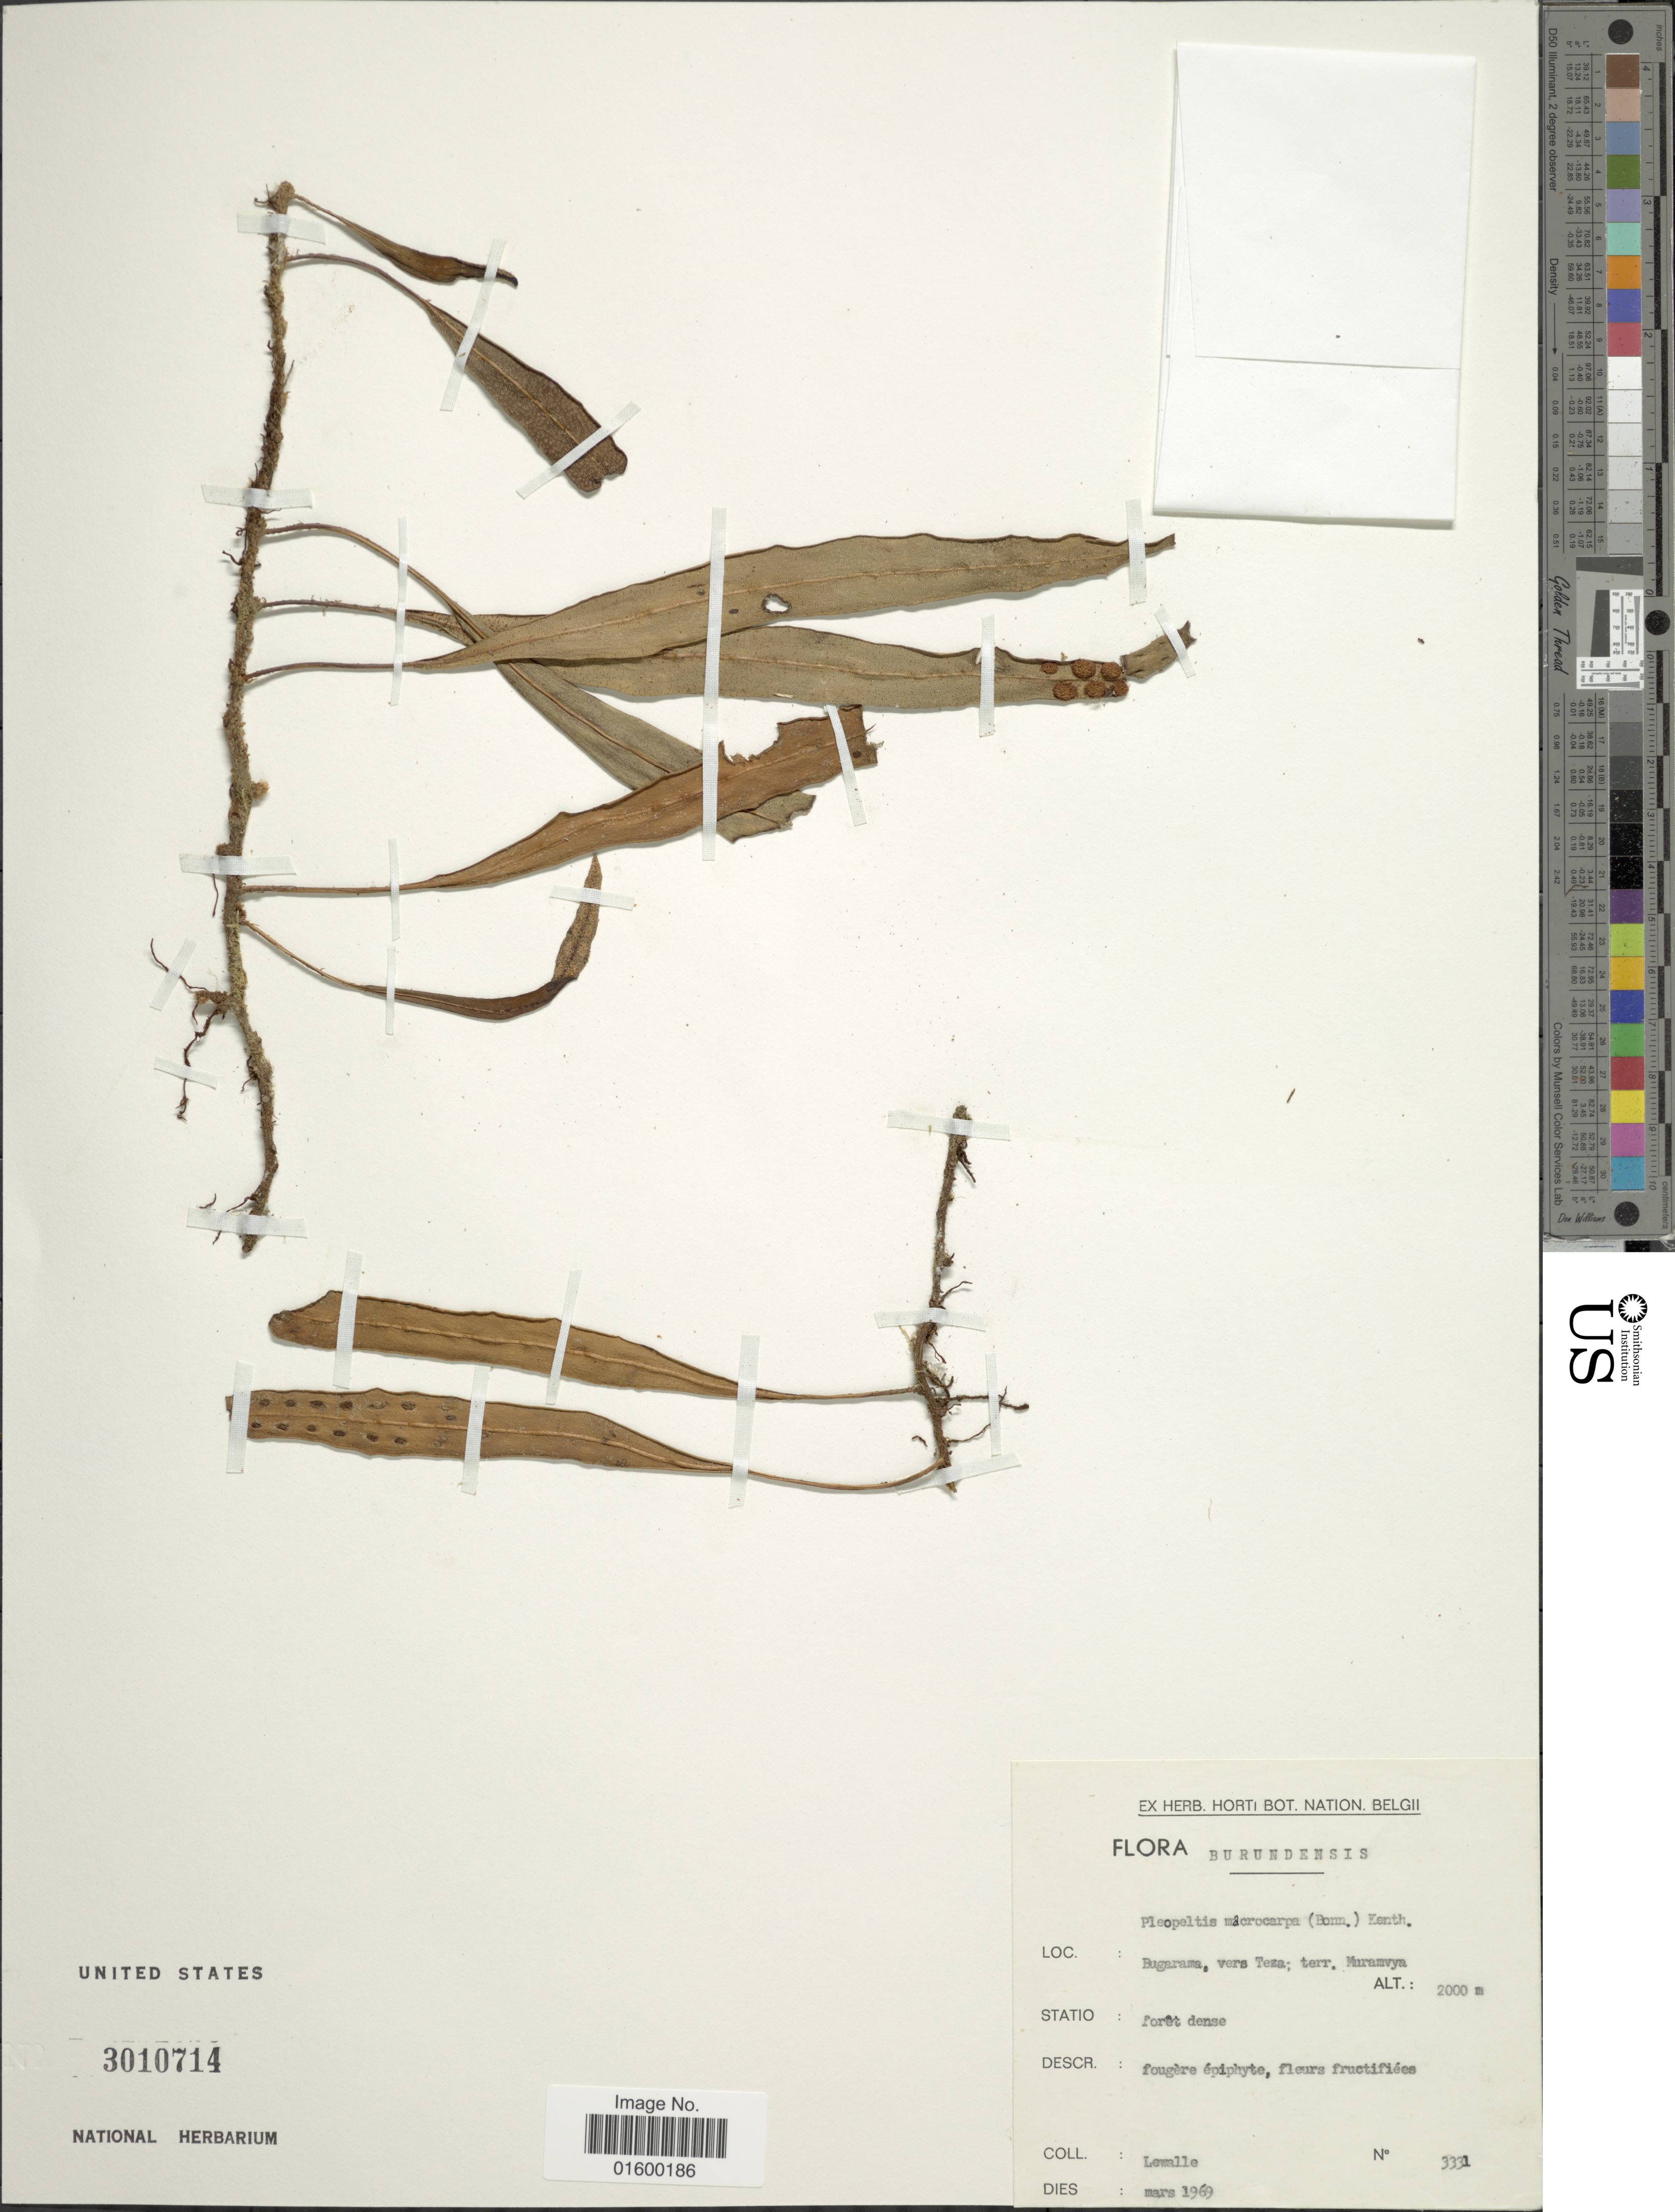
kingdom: Plantae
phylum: Tracheophyta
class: Polypodiopsida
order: Polypodiales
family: Polypodiaceae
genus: Pleopeltis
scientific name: Pleopeltis macrocarpa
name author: (Bory ex Willd.) Kaulf.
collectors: J. Lewalle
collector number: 3331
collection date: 1969-03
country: Burundi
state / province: Muramvya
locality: Burundensis, Bugarama, vers Teza, terr. Muramvya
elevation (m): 2000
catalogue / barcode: US 3010714